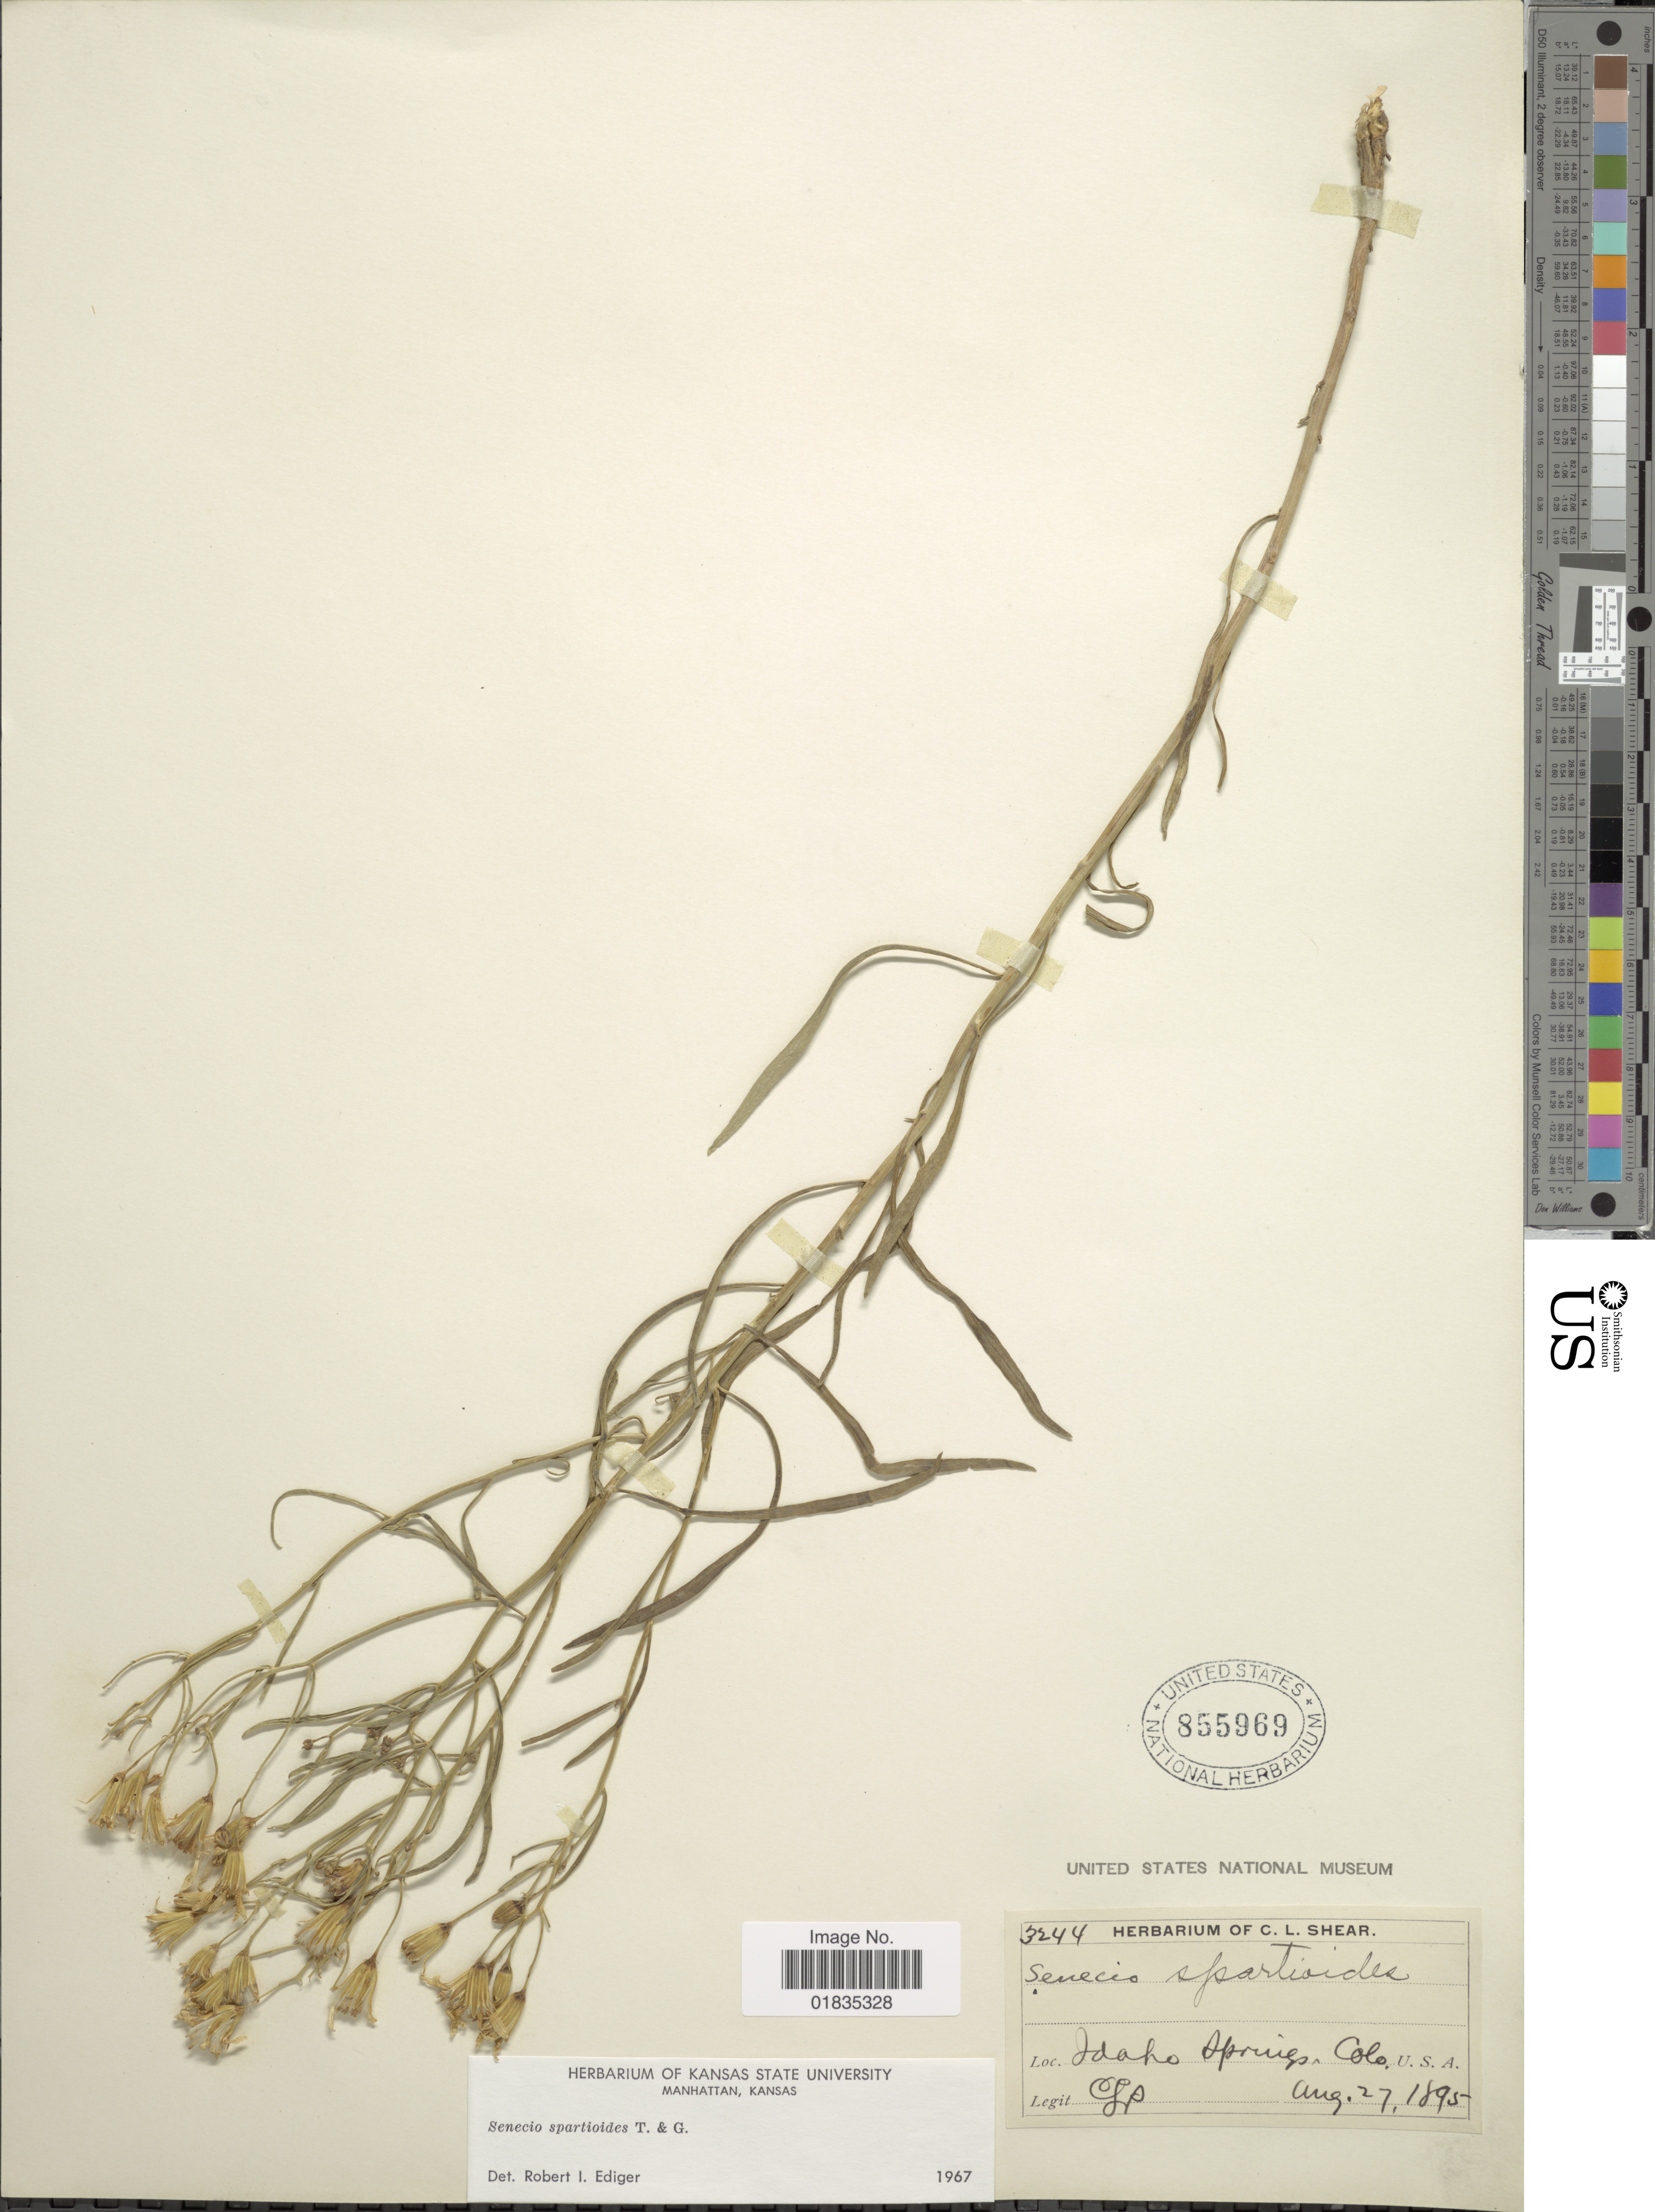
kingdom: Plantae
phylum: Tracheophyta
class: Magnoliopsida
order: Asterales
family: Asteraceae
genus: Senecio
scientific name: Senecio spartioides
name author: Torr. & A. Gray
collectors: C. L. Shear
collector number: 3244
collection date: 1895-08-27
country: United States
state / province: Colorado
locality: Idaho Springs.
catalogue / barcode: US 855969